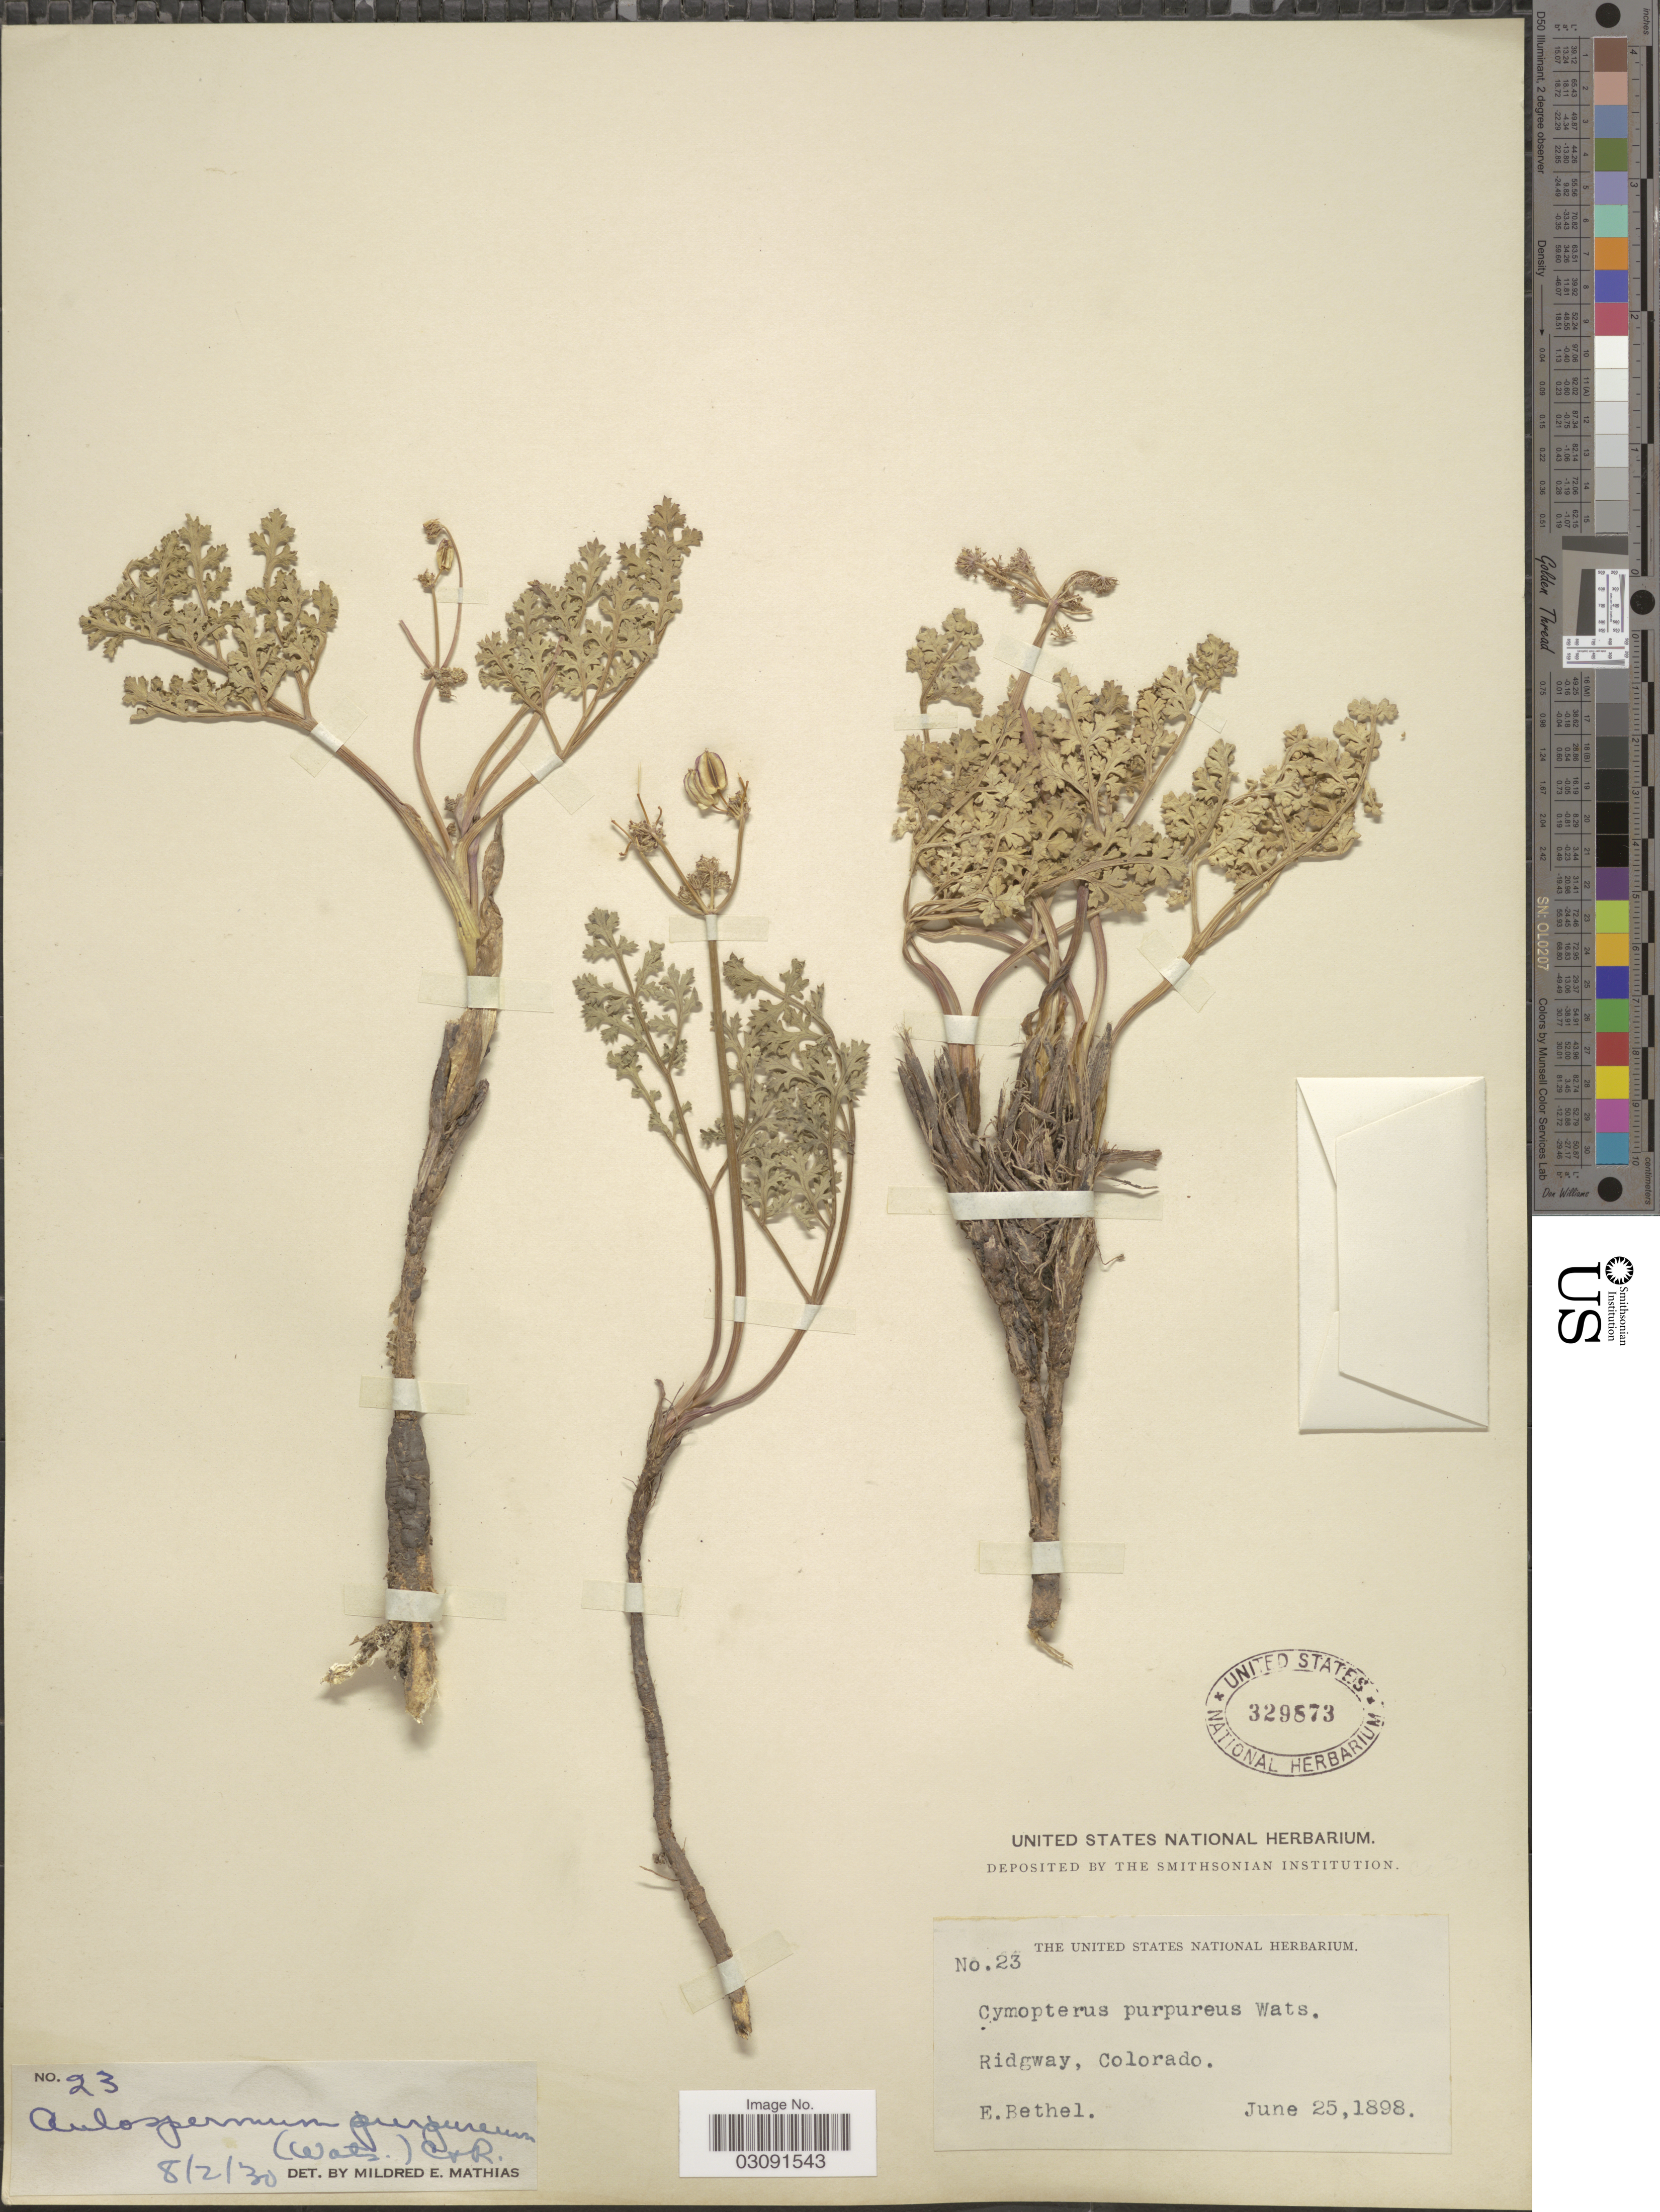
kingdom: Plantae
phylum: Tracheophyta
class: Magnoliopsida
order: Apiales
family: Apiaceae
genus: Cymopterus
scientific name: Cymopterus purpureus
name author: S. Watson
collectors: E. Bethel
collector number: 23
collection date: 1898-06-25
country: United States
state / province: Colorado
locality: Ridgway, Colorado.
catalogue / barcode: US 329873